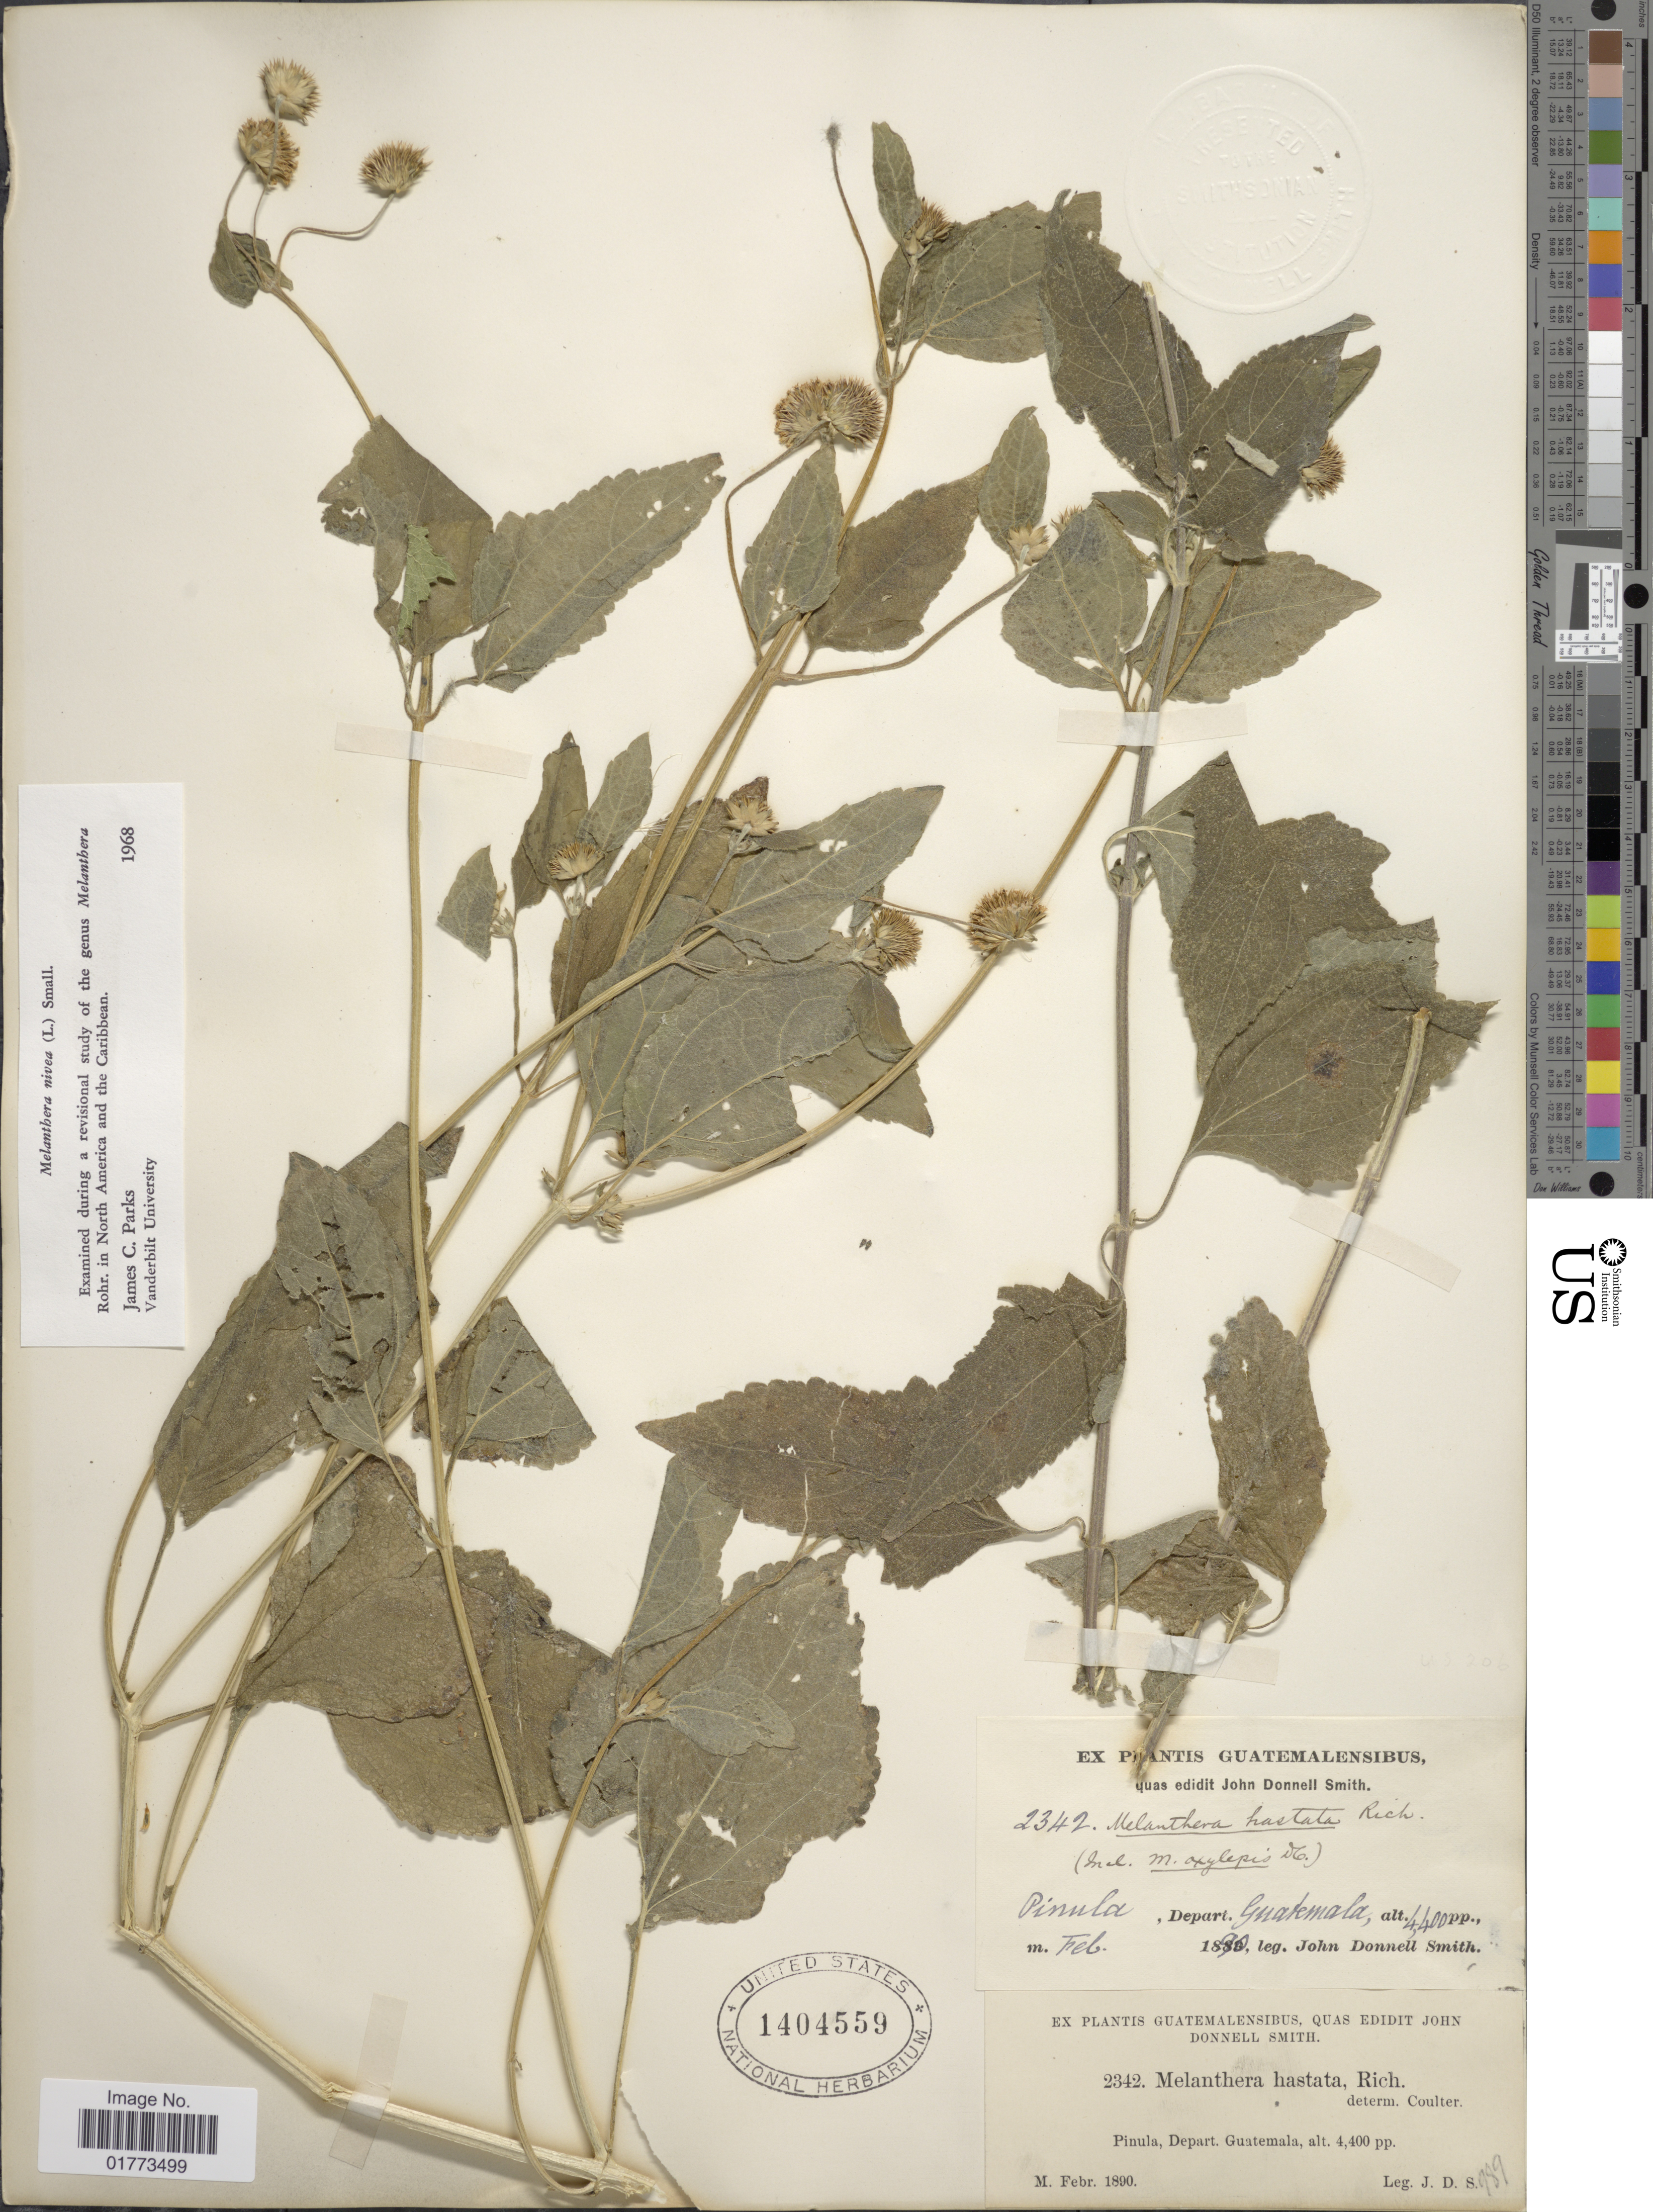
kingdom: Plantae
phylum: Tracheophyta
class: Magnoliopsida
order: Asterales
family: Asteraceae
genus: Melanthera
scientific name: Melanthera nivea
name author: (L.) Small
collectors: J. Donnell Smith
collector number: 2342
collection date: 1890-02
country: Guatemala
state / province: Guatemala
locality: Pinula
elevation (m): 1341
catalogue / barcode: US 1404559